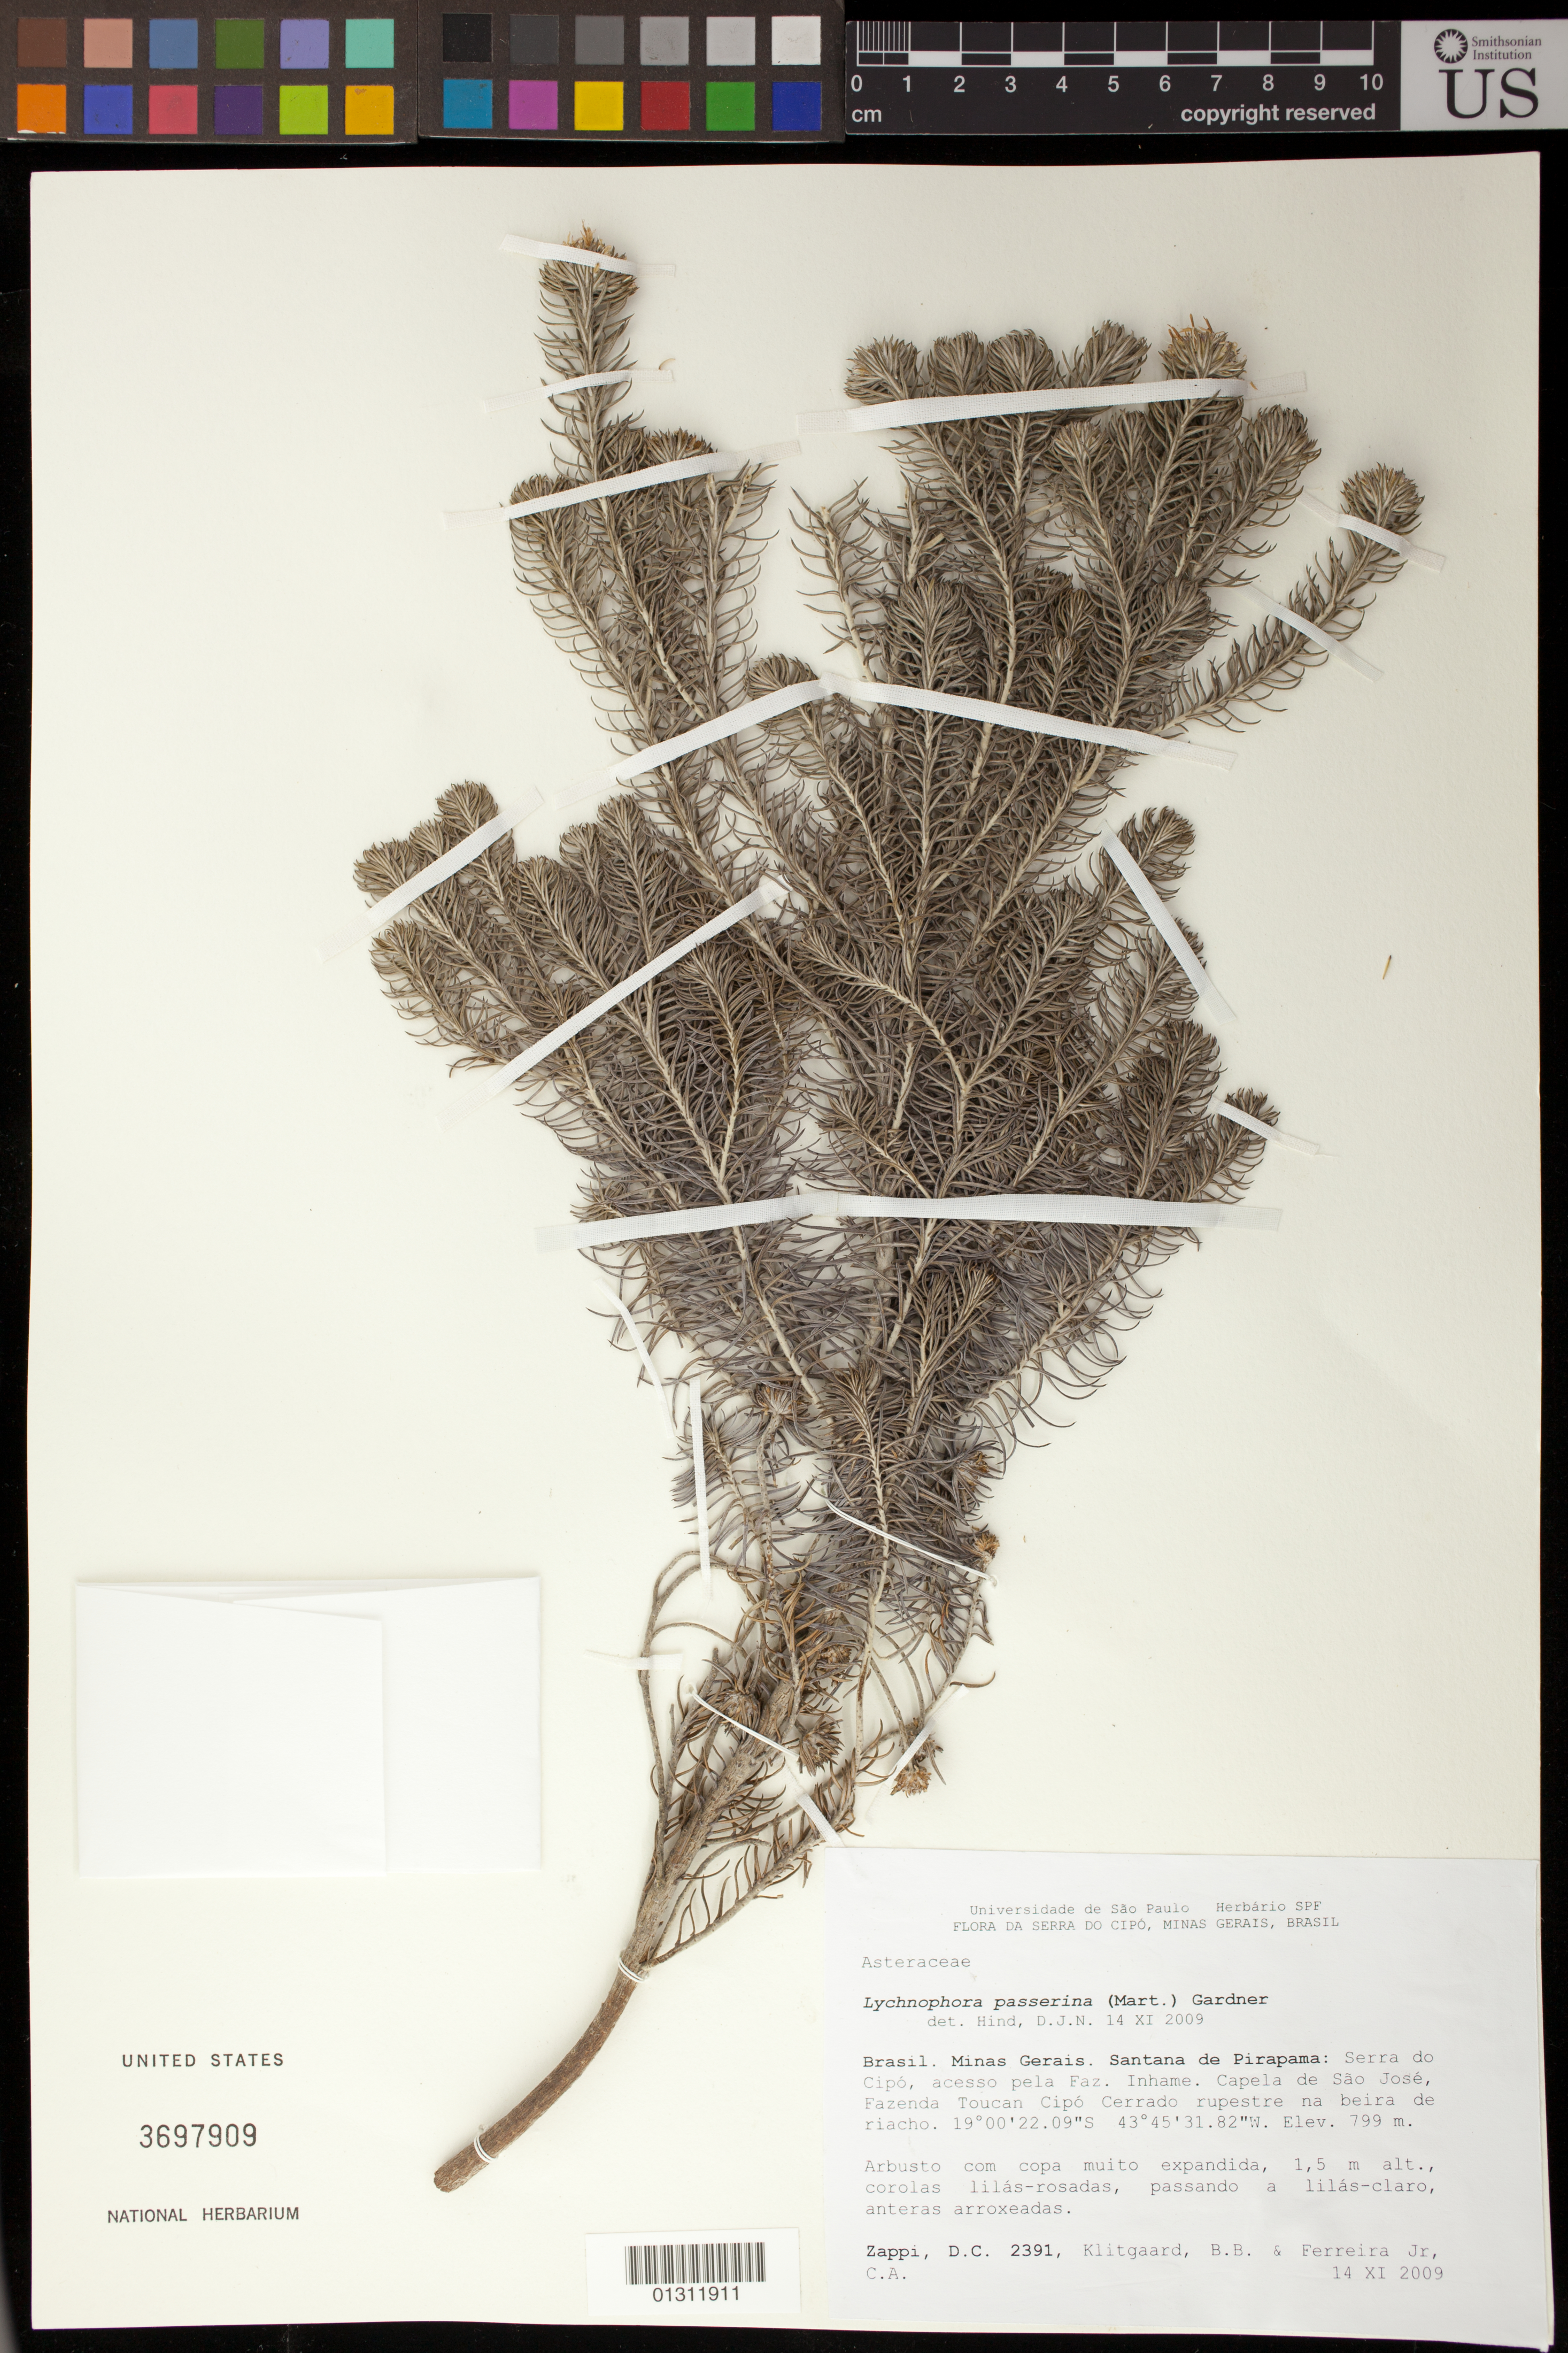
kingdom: Plantae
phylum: Tracheophyta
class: Magnoliopsida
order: Asterales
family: Asteraceae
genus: Lychnophora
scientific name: Lychnophora passerina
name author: (Mart. ex DC.) Gardner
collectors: D. Zappi, D. J. N. Hind, B. B. Klitgaard & C. Ferreira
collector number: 2391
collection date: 2009-11-14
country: Brazil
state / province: Minas Gerais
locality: Santana do Pirapama, Serra do Cipo, acesso pela Faz. Inhame. Capela de Sao Jose, Fasenda Toucan Cipo Cerrado rupestre na beira de riacho.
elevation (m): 799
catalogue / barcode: US 3697909